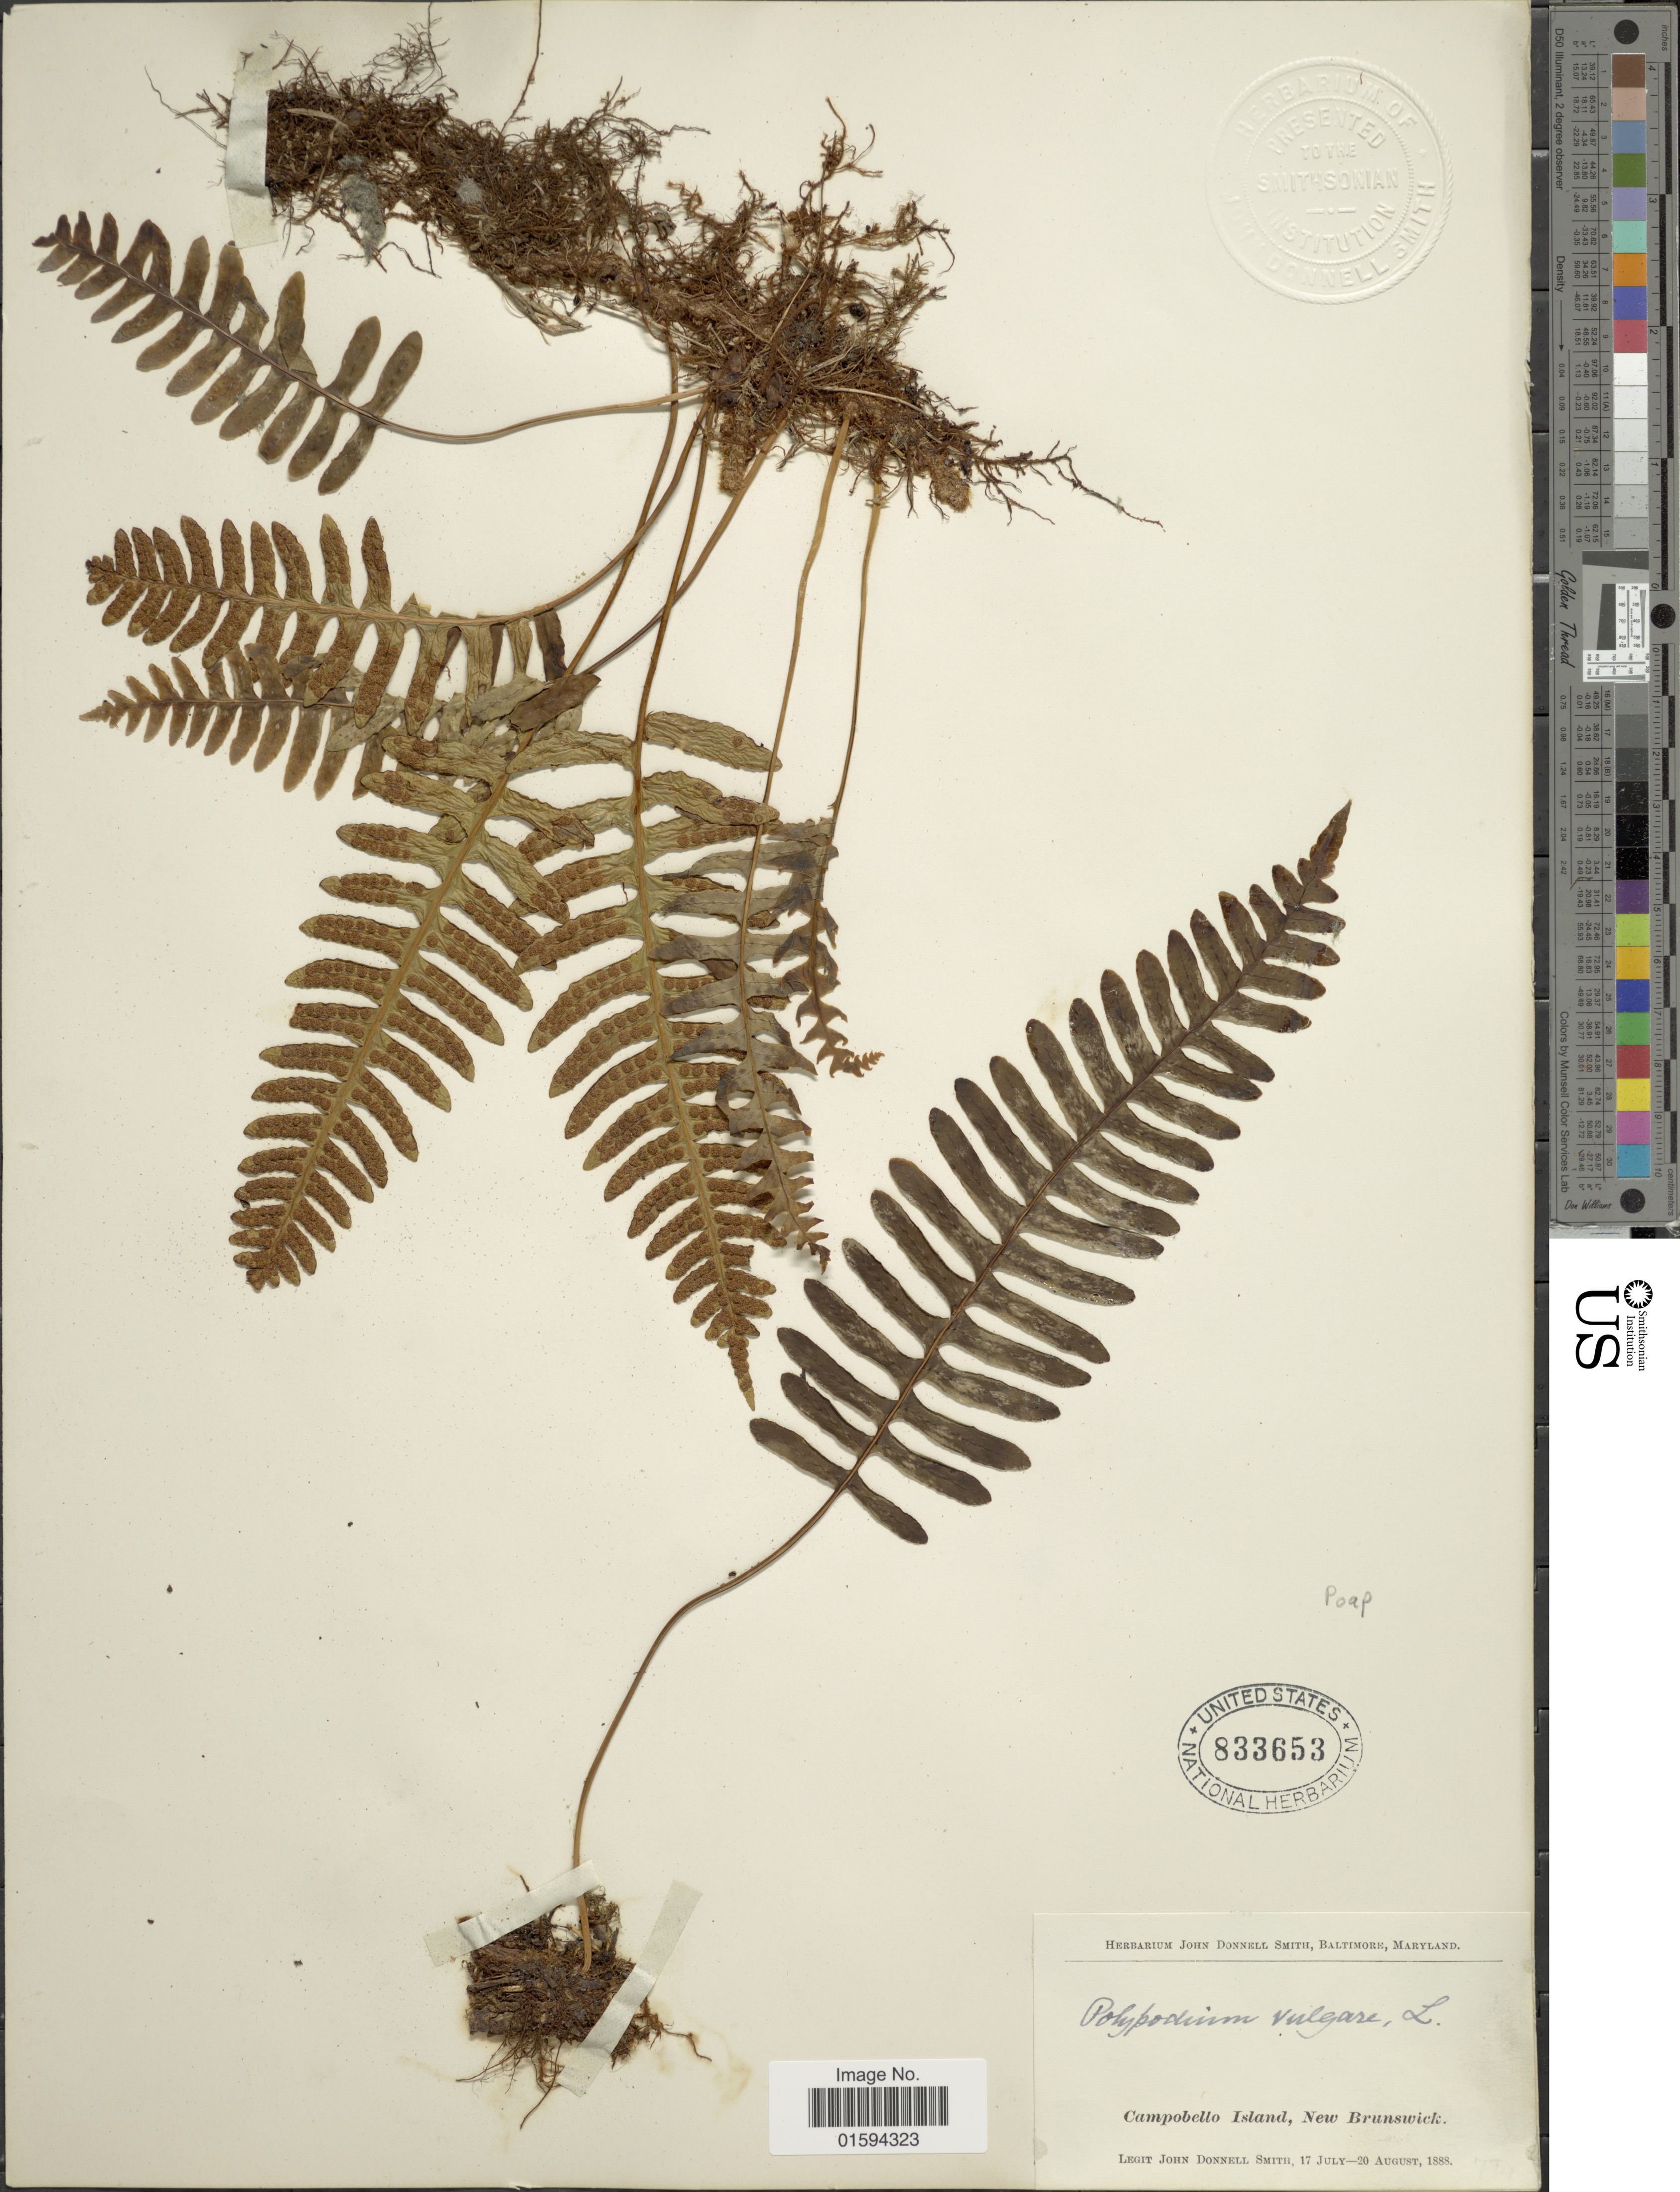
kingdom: Plantae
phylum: Tracheophyta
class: Polypodiopsida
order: Polypodiales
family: Polypodiaceae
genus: Polypodium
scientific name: Polypodium appalachianum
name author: Haufler & Windham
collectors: J. Donnell Smith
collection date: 1888-07-17/1888-08-20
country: Canada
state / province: New Brunswick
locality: Campobello Island.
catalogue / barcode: US 833653